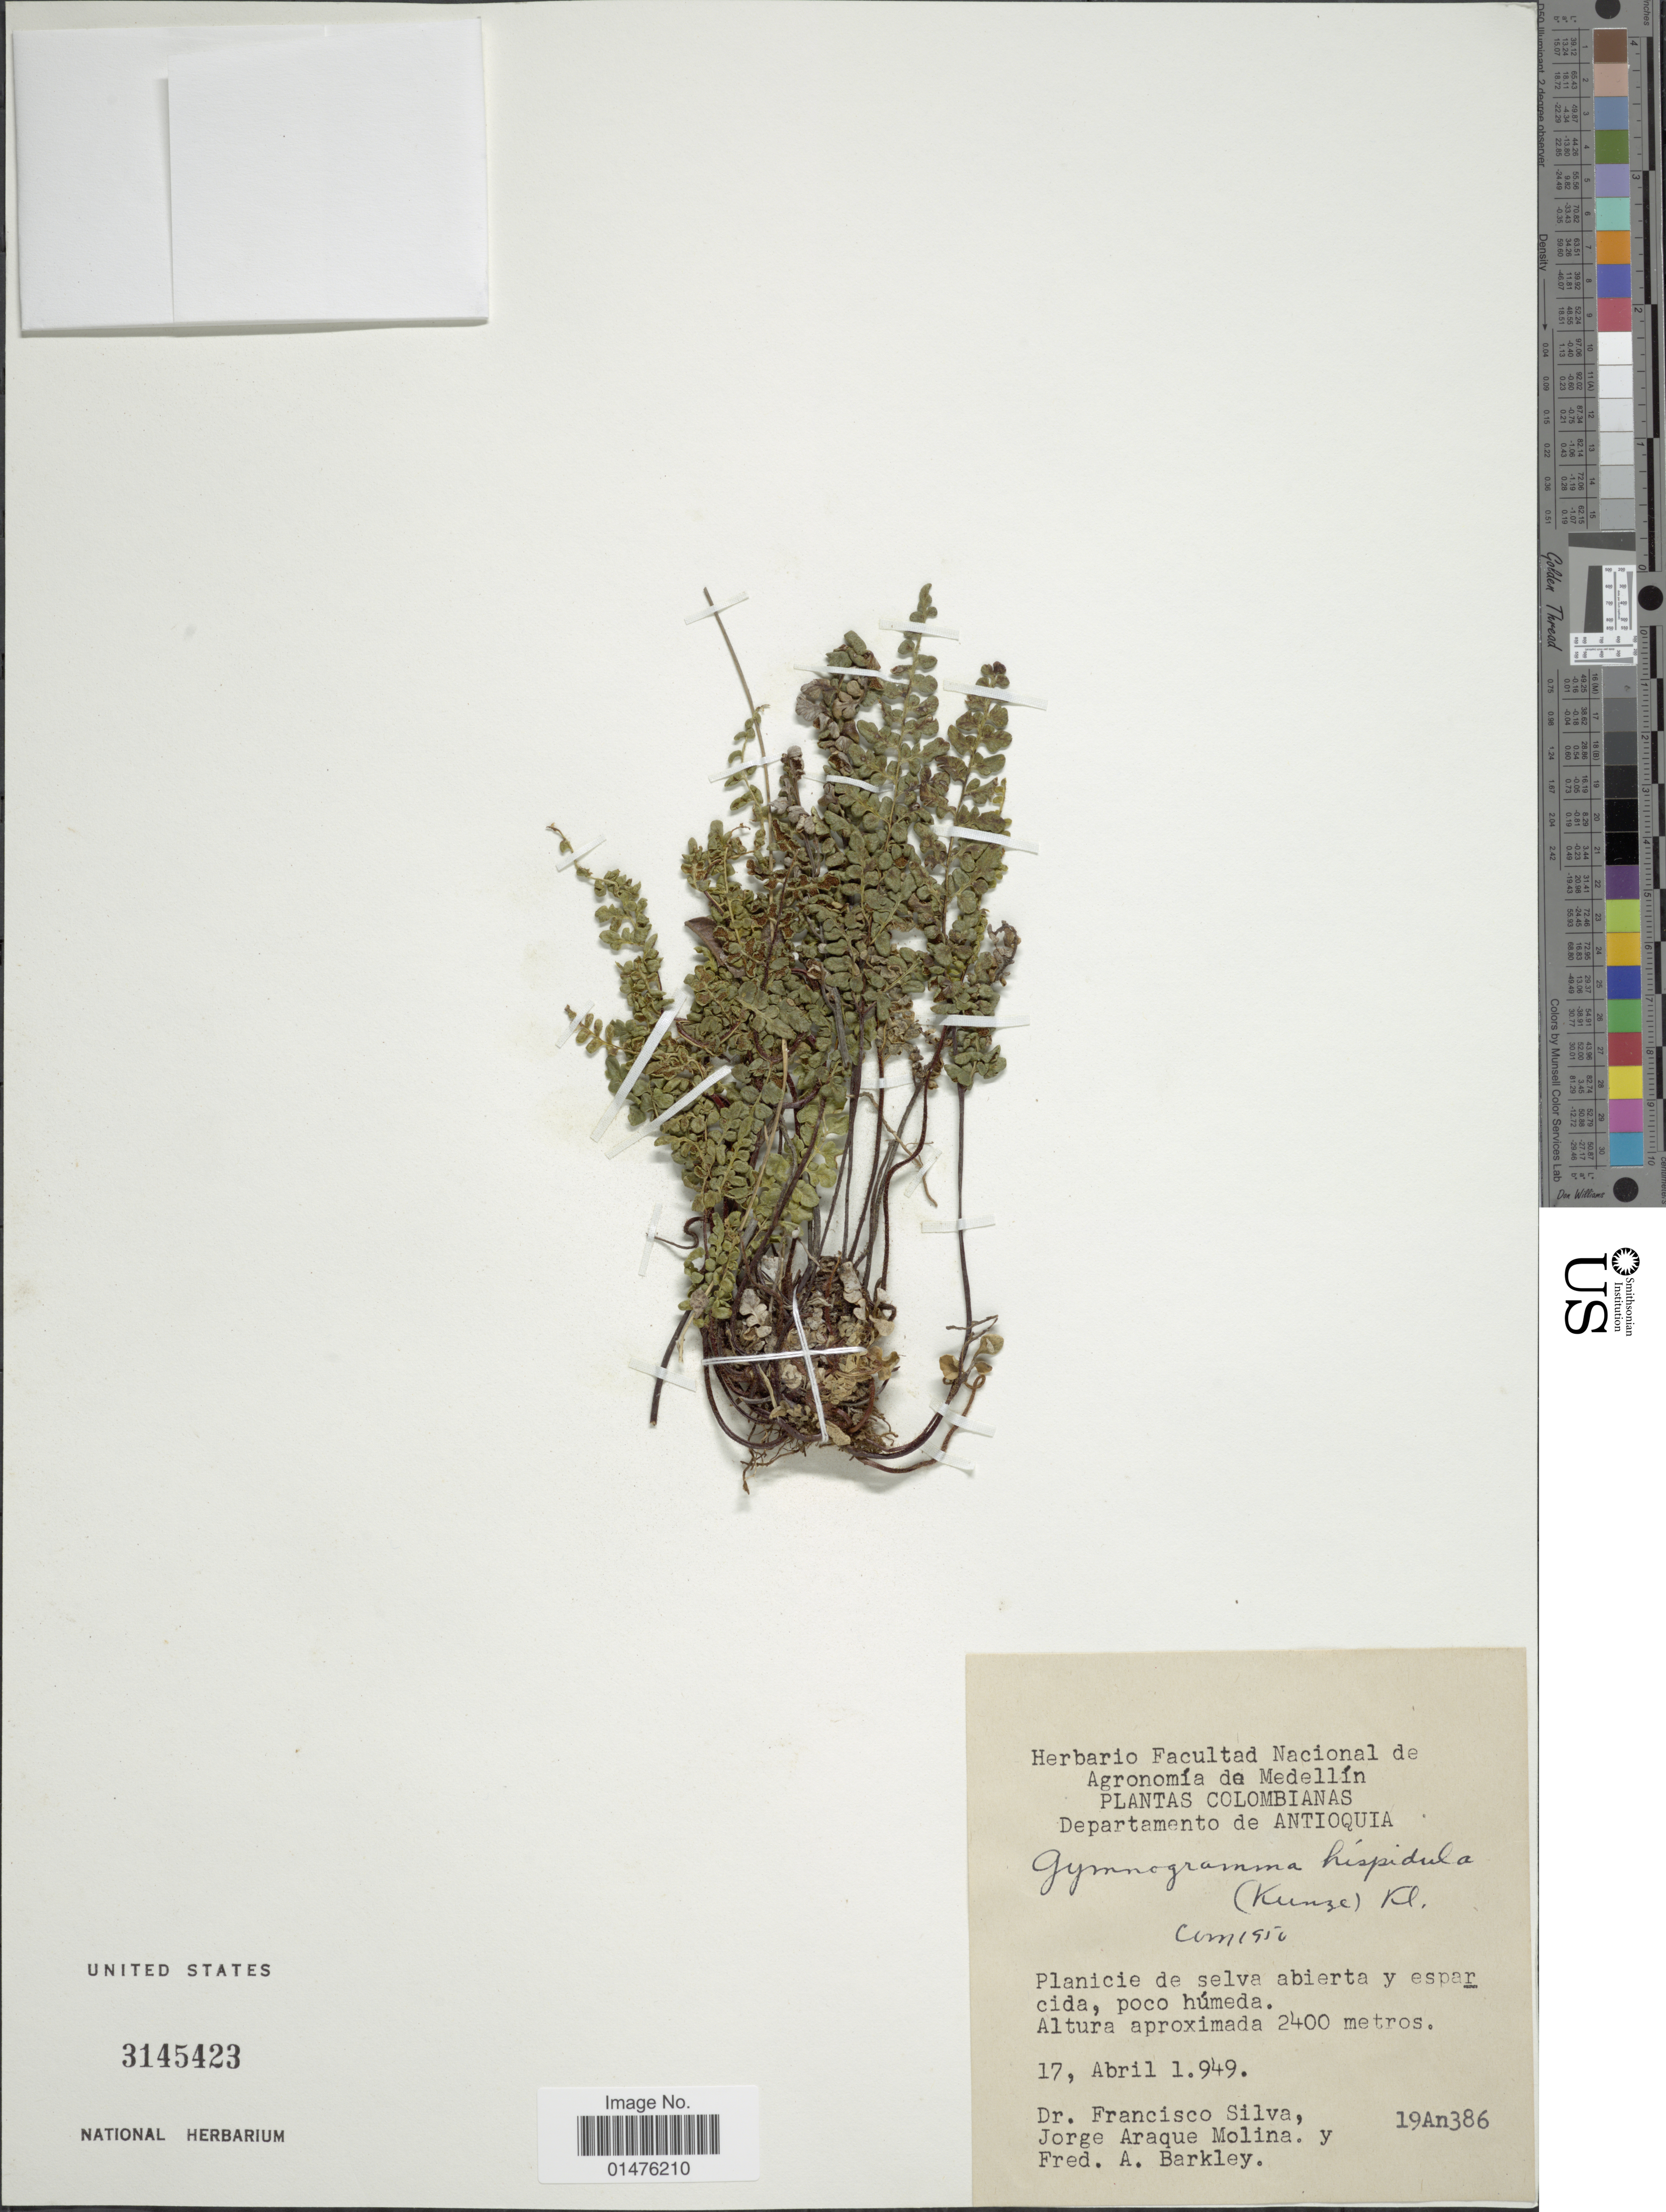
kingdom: Plantae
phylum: Tracheophyta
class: Polypodiopsida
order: Polypodiales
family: Pteridaceae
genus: Jamesonia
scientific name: Jamesonia hispidula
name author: Kunze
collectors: F. Silva & J. A. Molina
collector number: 19An386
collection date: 1949-04-17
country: Colombia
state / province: Antioquia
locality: Department de Antioquia,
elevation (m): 2400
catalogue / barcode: US 3145423